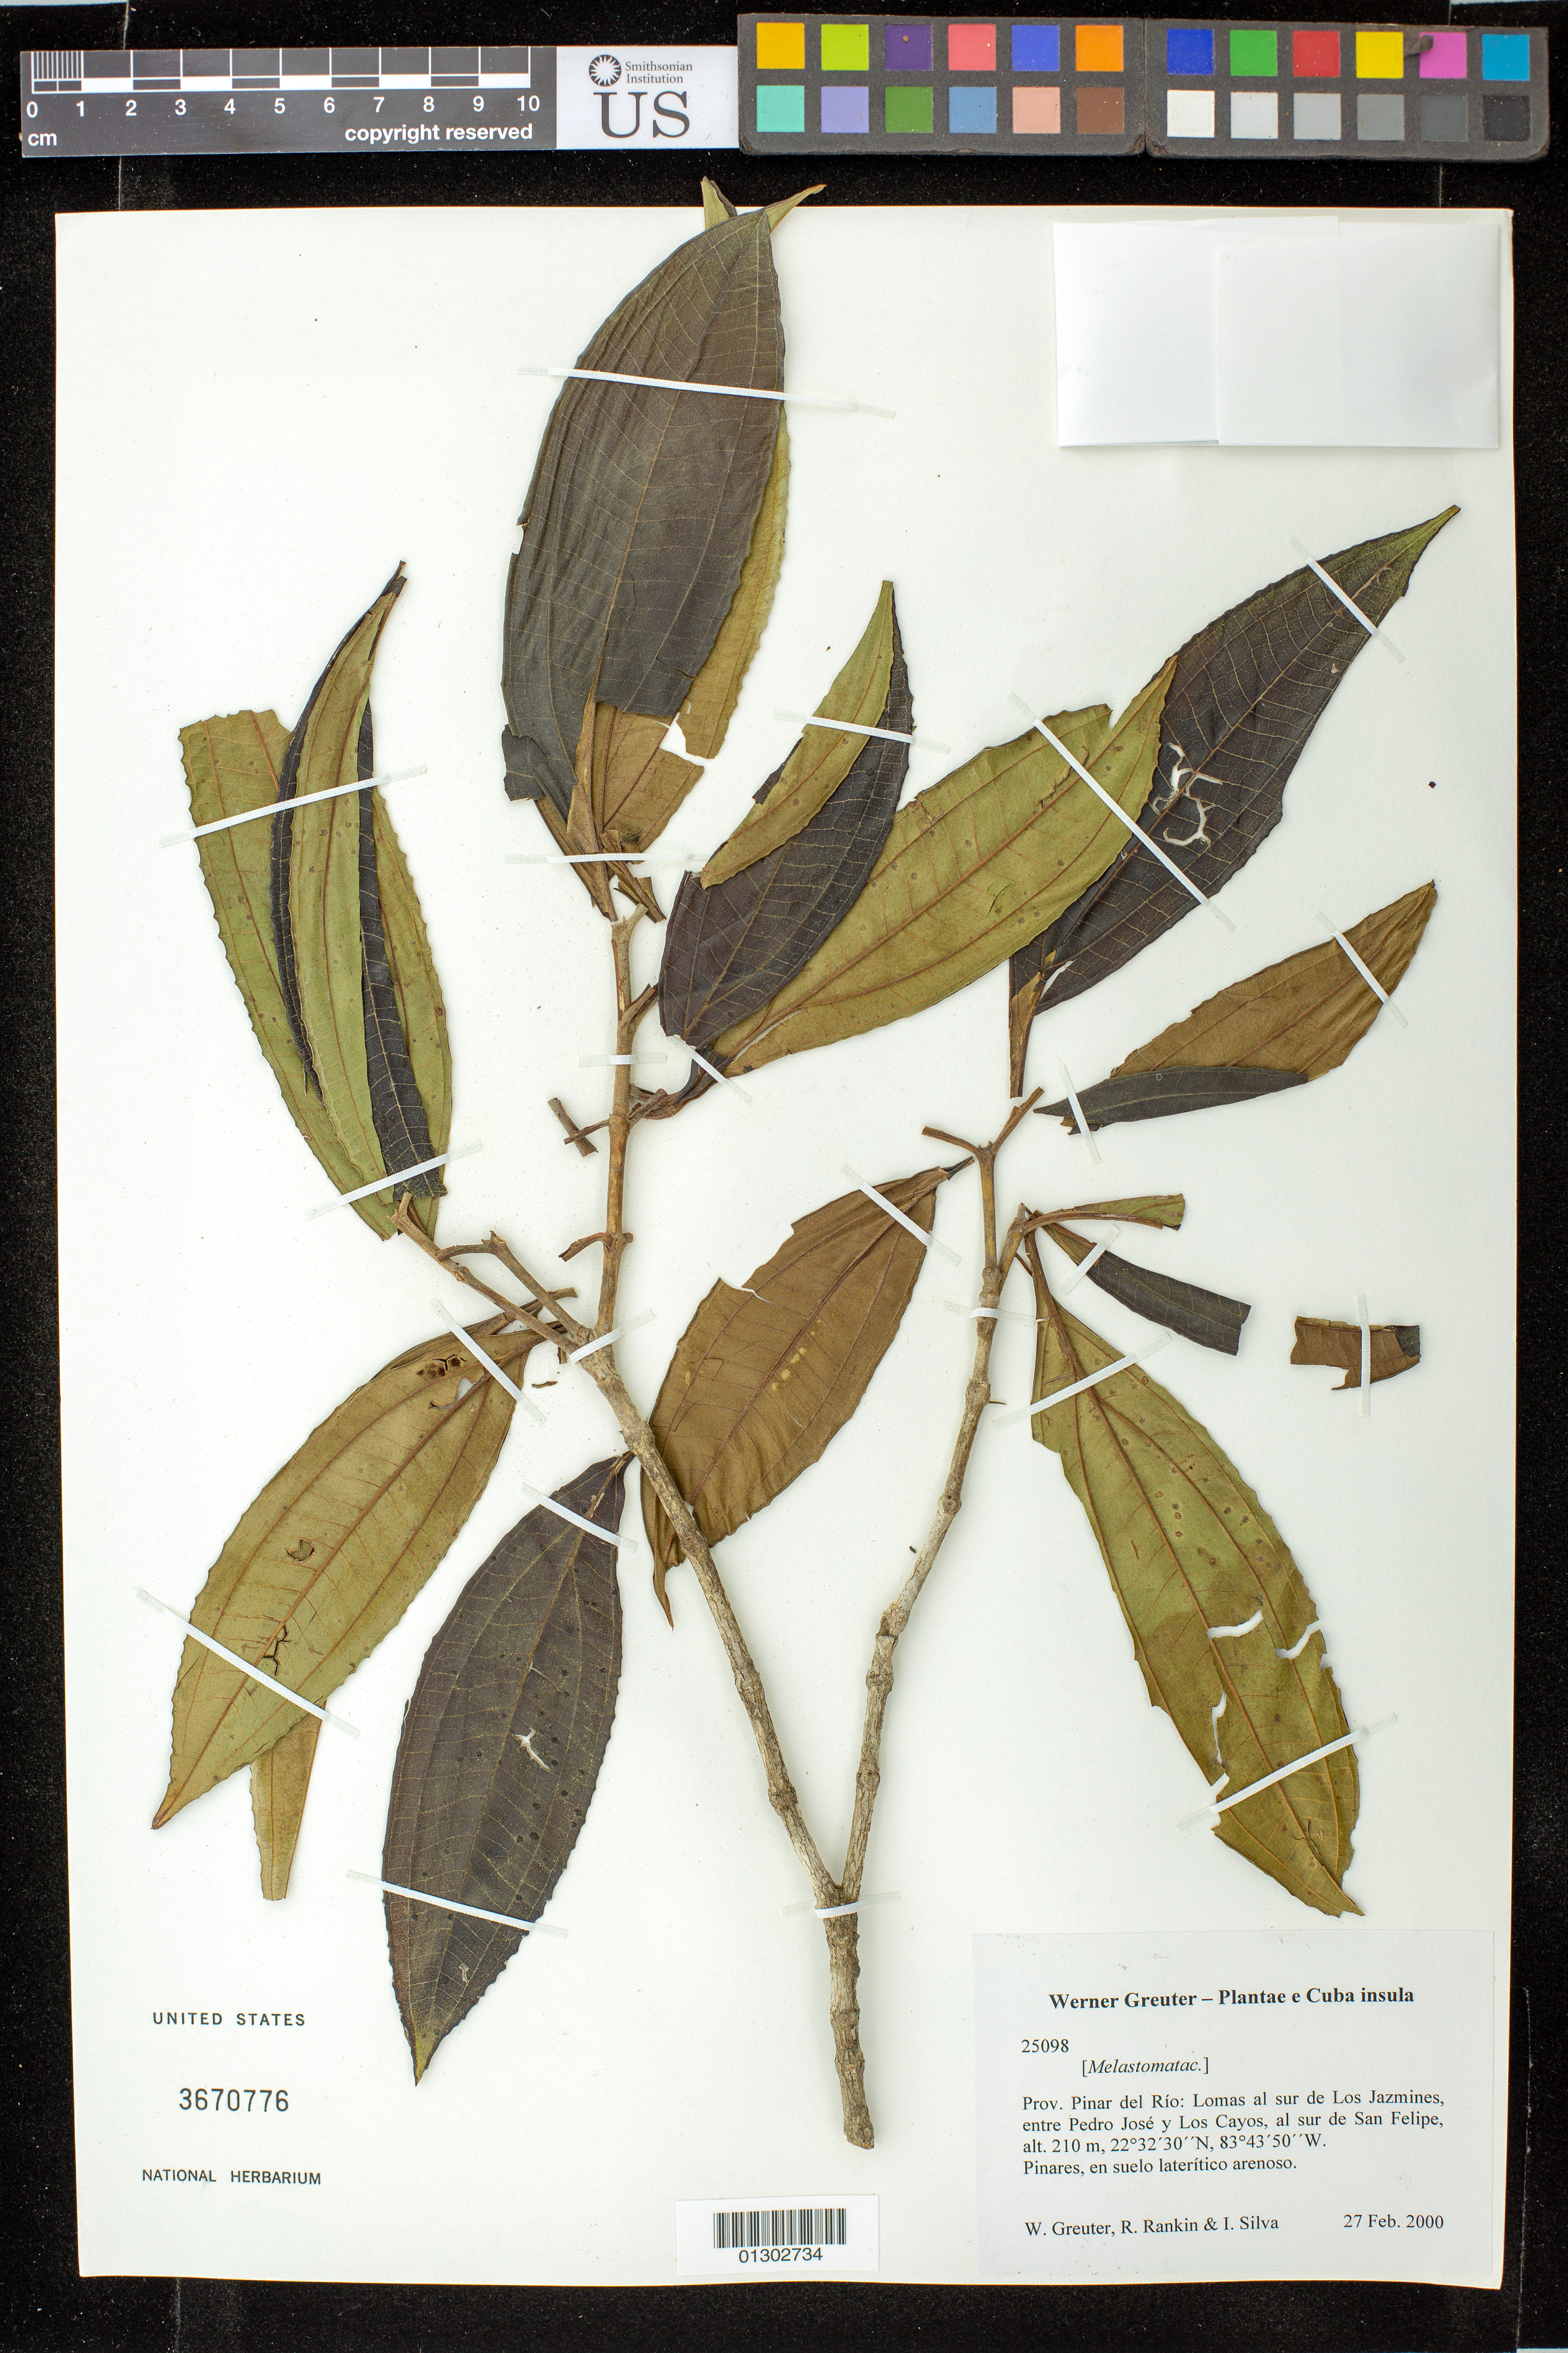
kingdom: Plantae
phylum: Tracheophyta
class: Magnoliopsida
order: Myrtales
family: Melastomataceae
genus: Miconia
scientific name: Miconia prasina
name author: (Sw.) DC.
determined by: Michelangeli, F. A.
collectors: W. R. Greuter, R. Rankin Rodriguez & I. Silva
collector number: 25098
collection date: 2000-02-27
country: Cuba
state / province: Pinar del Rio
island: Cuba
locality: Los Jazmines, lomas al sur; entre Pedro José y Los Cayos, al sur de San Felipe.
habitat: Pinares, en suelo laterítico arenoso.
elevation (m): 210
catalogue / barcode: US 3670776